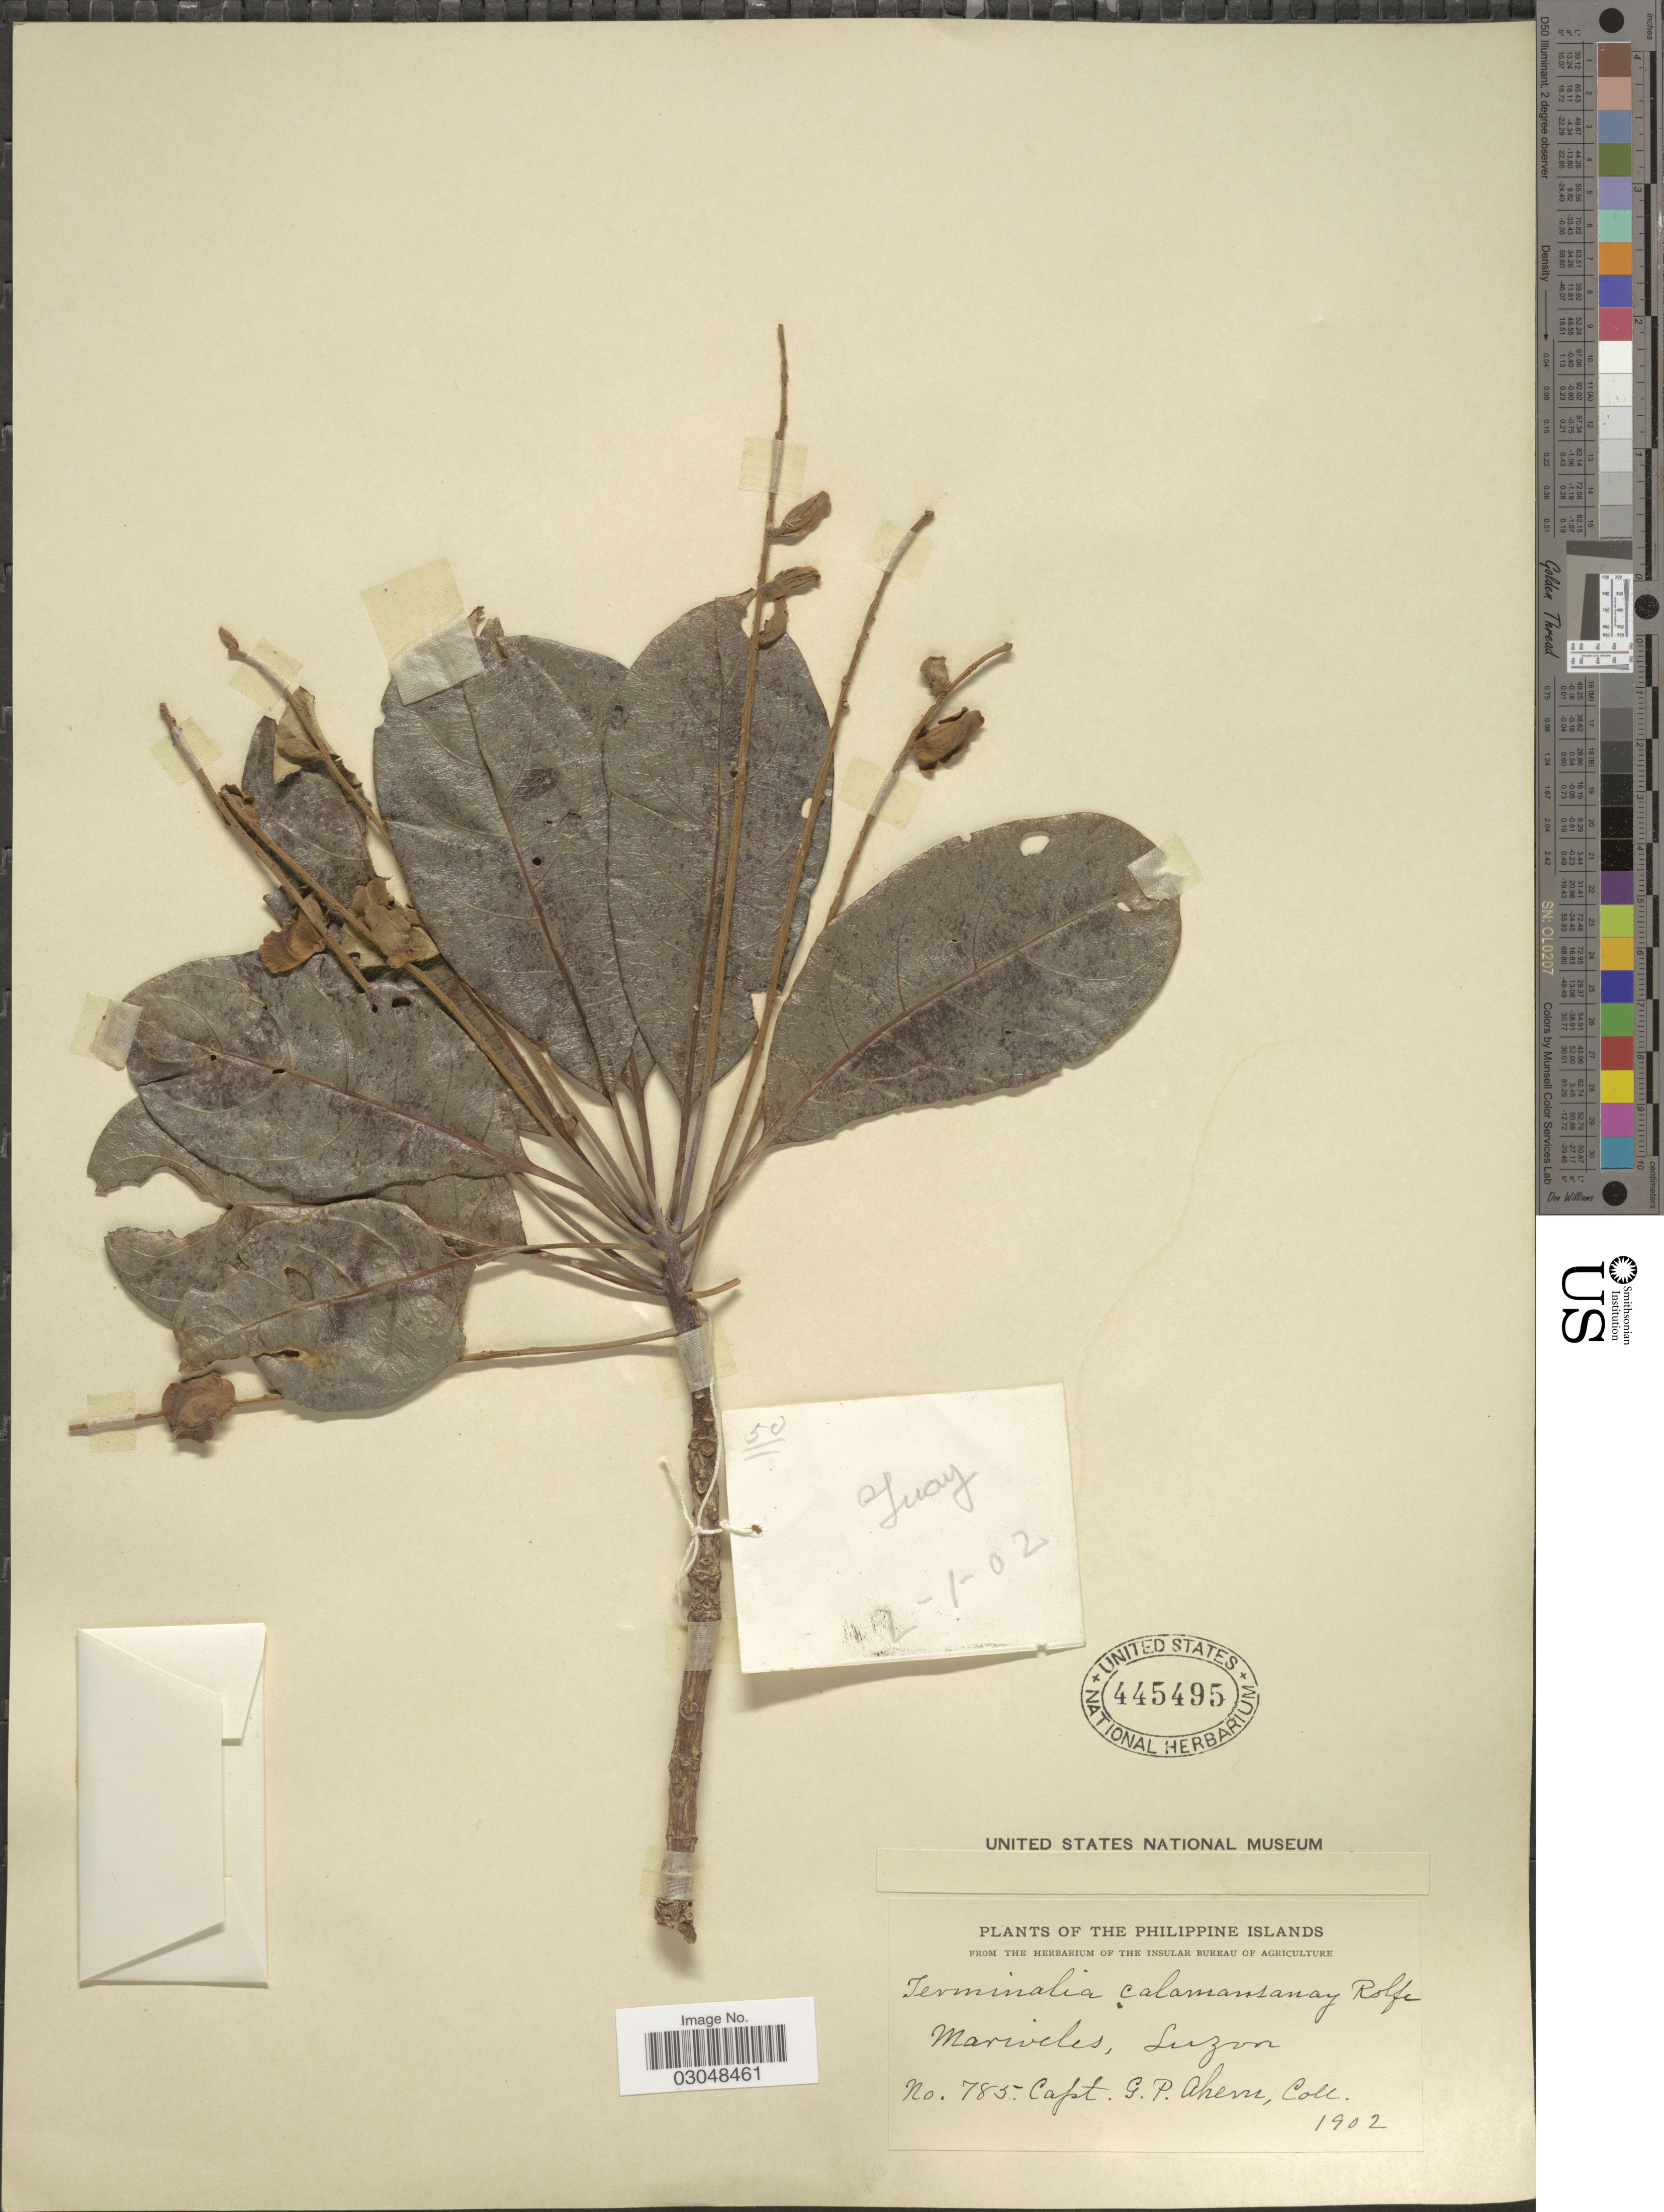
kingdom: Plantae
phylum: Tracheophyta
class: Magnoliopsida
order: Myrtales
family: Combretaceae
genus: Terminalia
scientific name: Terminalia calamansanai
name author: (Blanco) Rolfe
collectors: G. Ahern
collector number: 785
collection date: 1902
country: Philippines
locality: The Philippine Islands, Mariveles, Luzon.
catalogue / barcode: US 445495